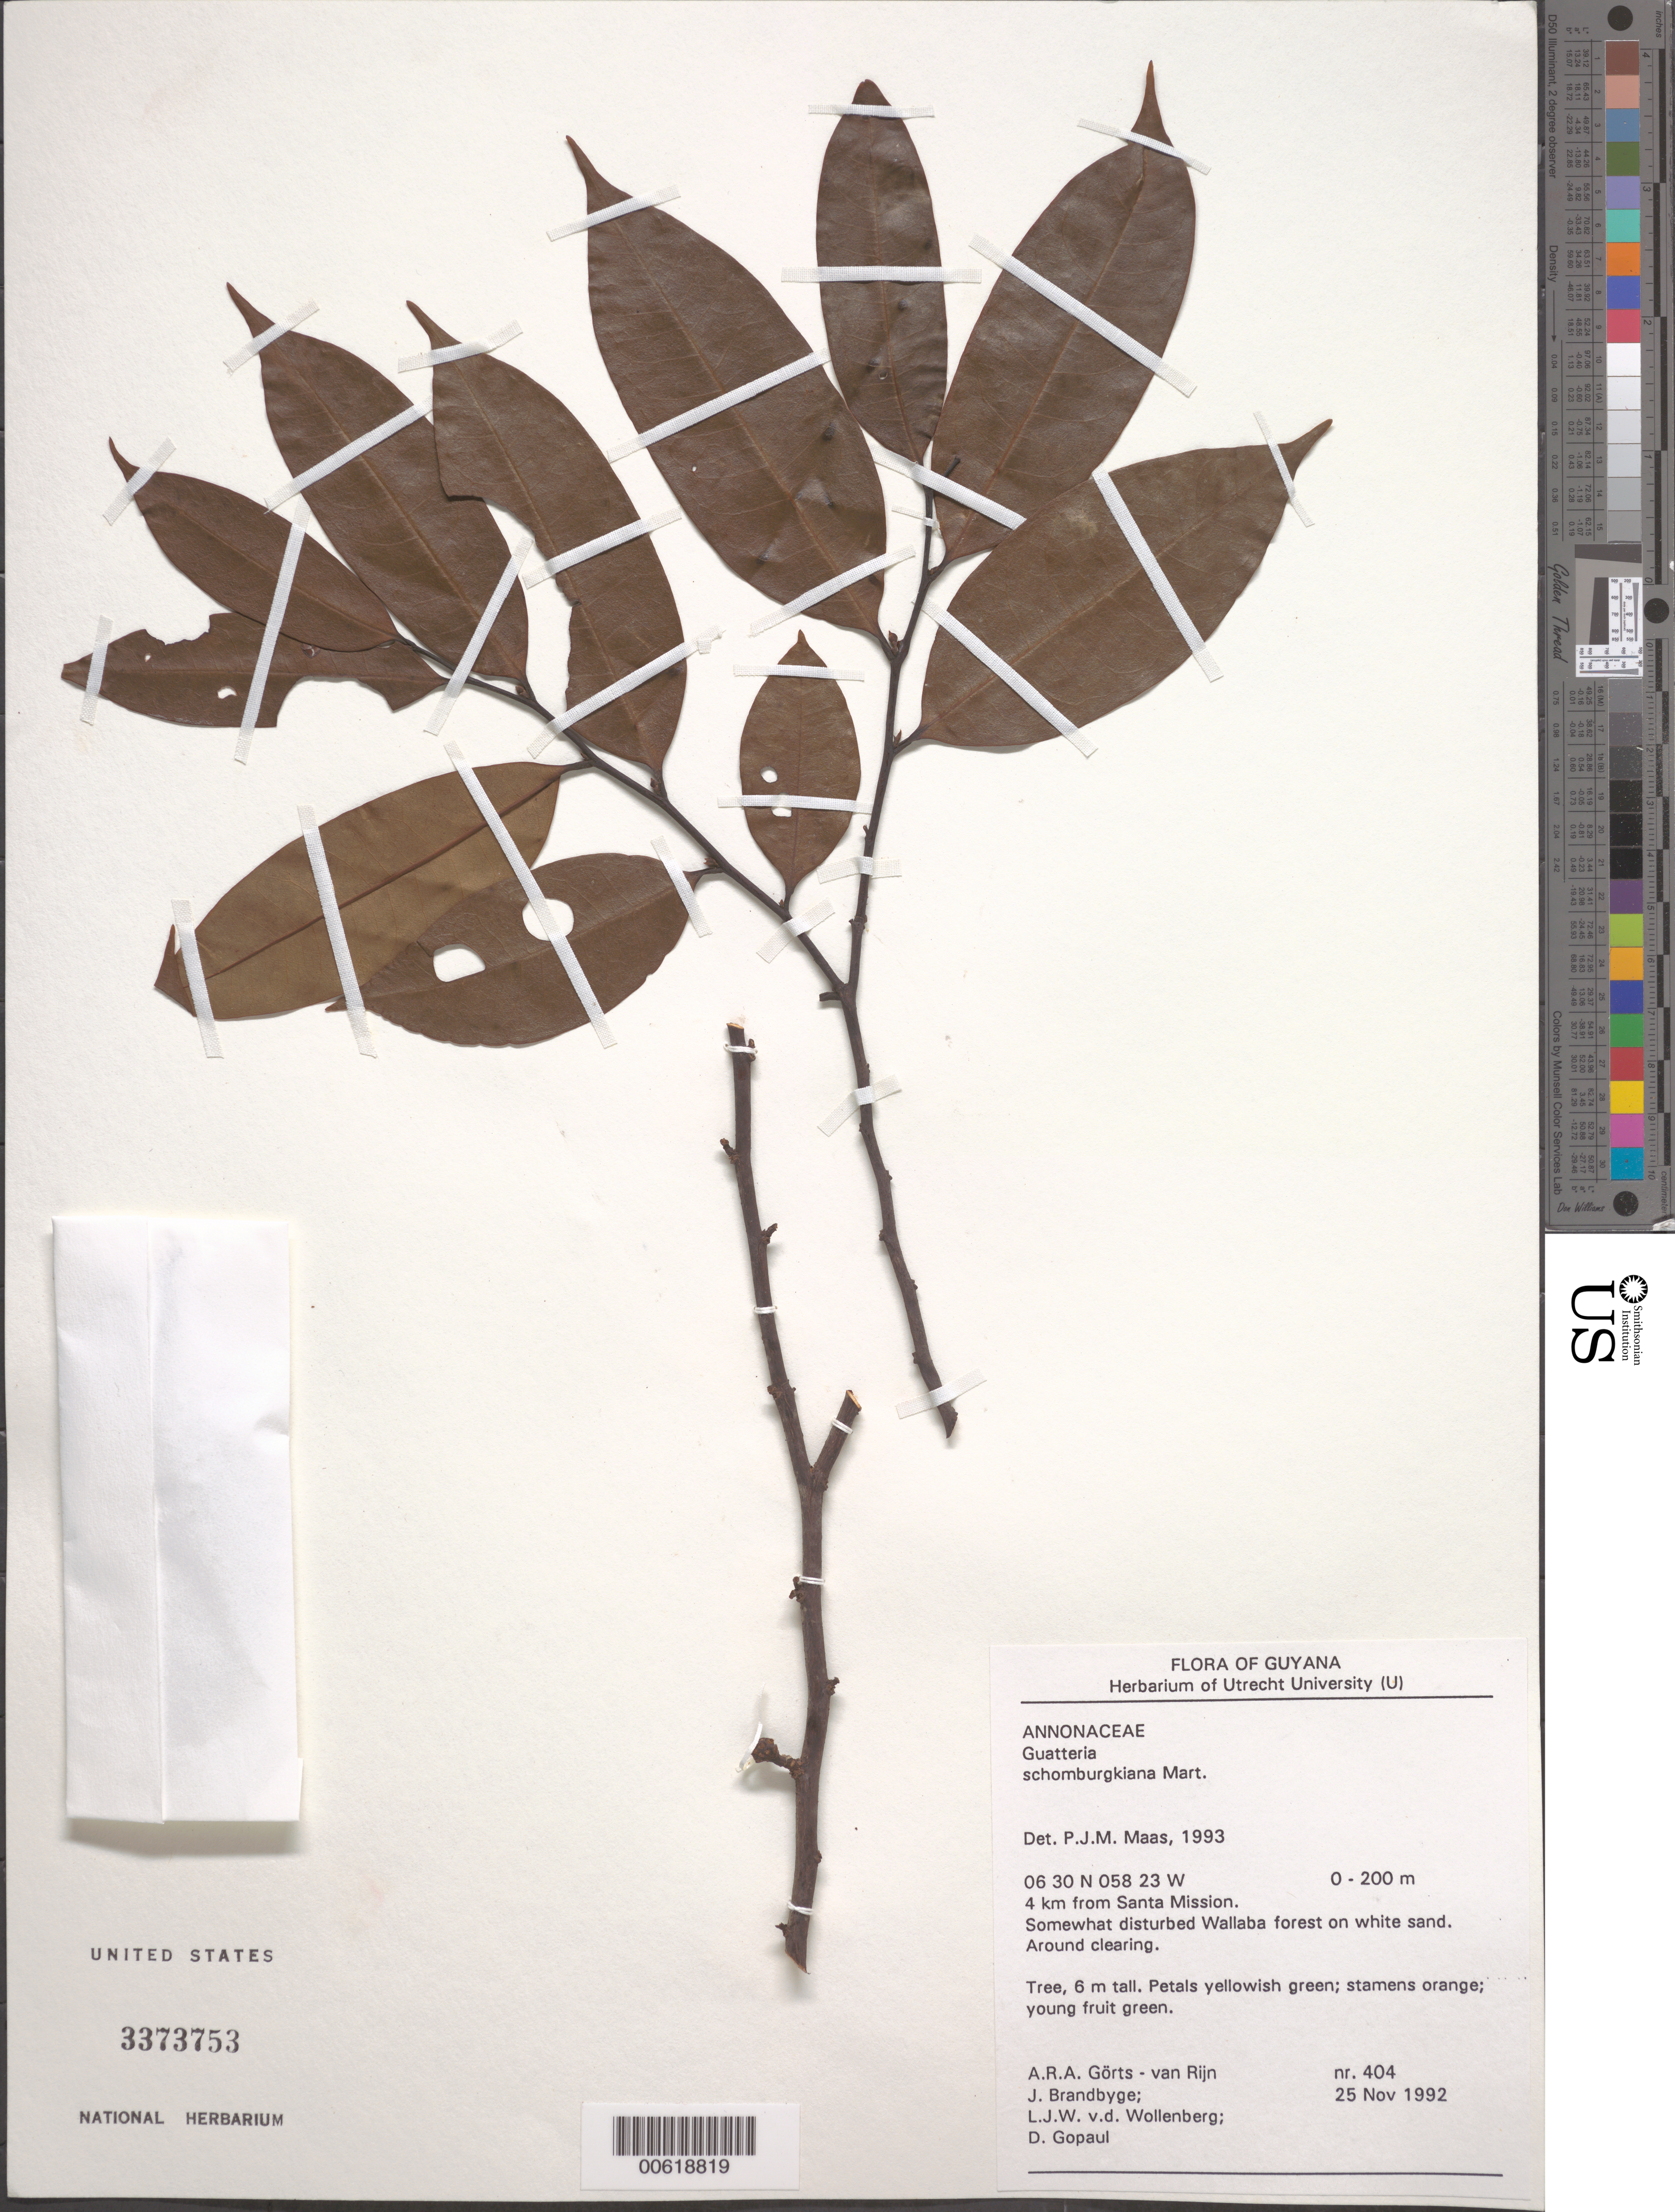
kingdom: Plantae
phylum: Tracheophyta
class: Magnoliopsida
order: Magnoliales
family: Annonaceae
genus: Guatteria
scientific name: Guatteria schomburgkiana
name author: Mart.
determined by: Maas, Paul J. M.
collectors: A. .R. A. Görts-van Rijn, J. Brandbyge, L. van der Wollenberg & D. Gopaul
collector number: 404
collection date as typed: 25-Nov-92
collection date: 1992-11-25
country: Guyana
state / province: Demerara-Mahaica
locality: Santa Mission, 4 km from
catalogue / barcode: US 3373753